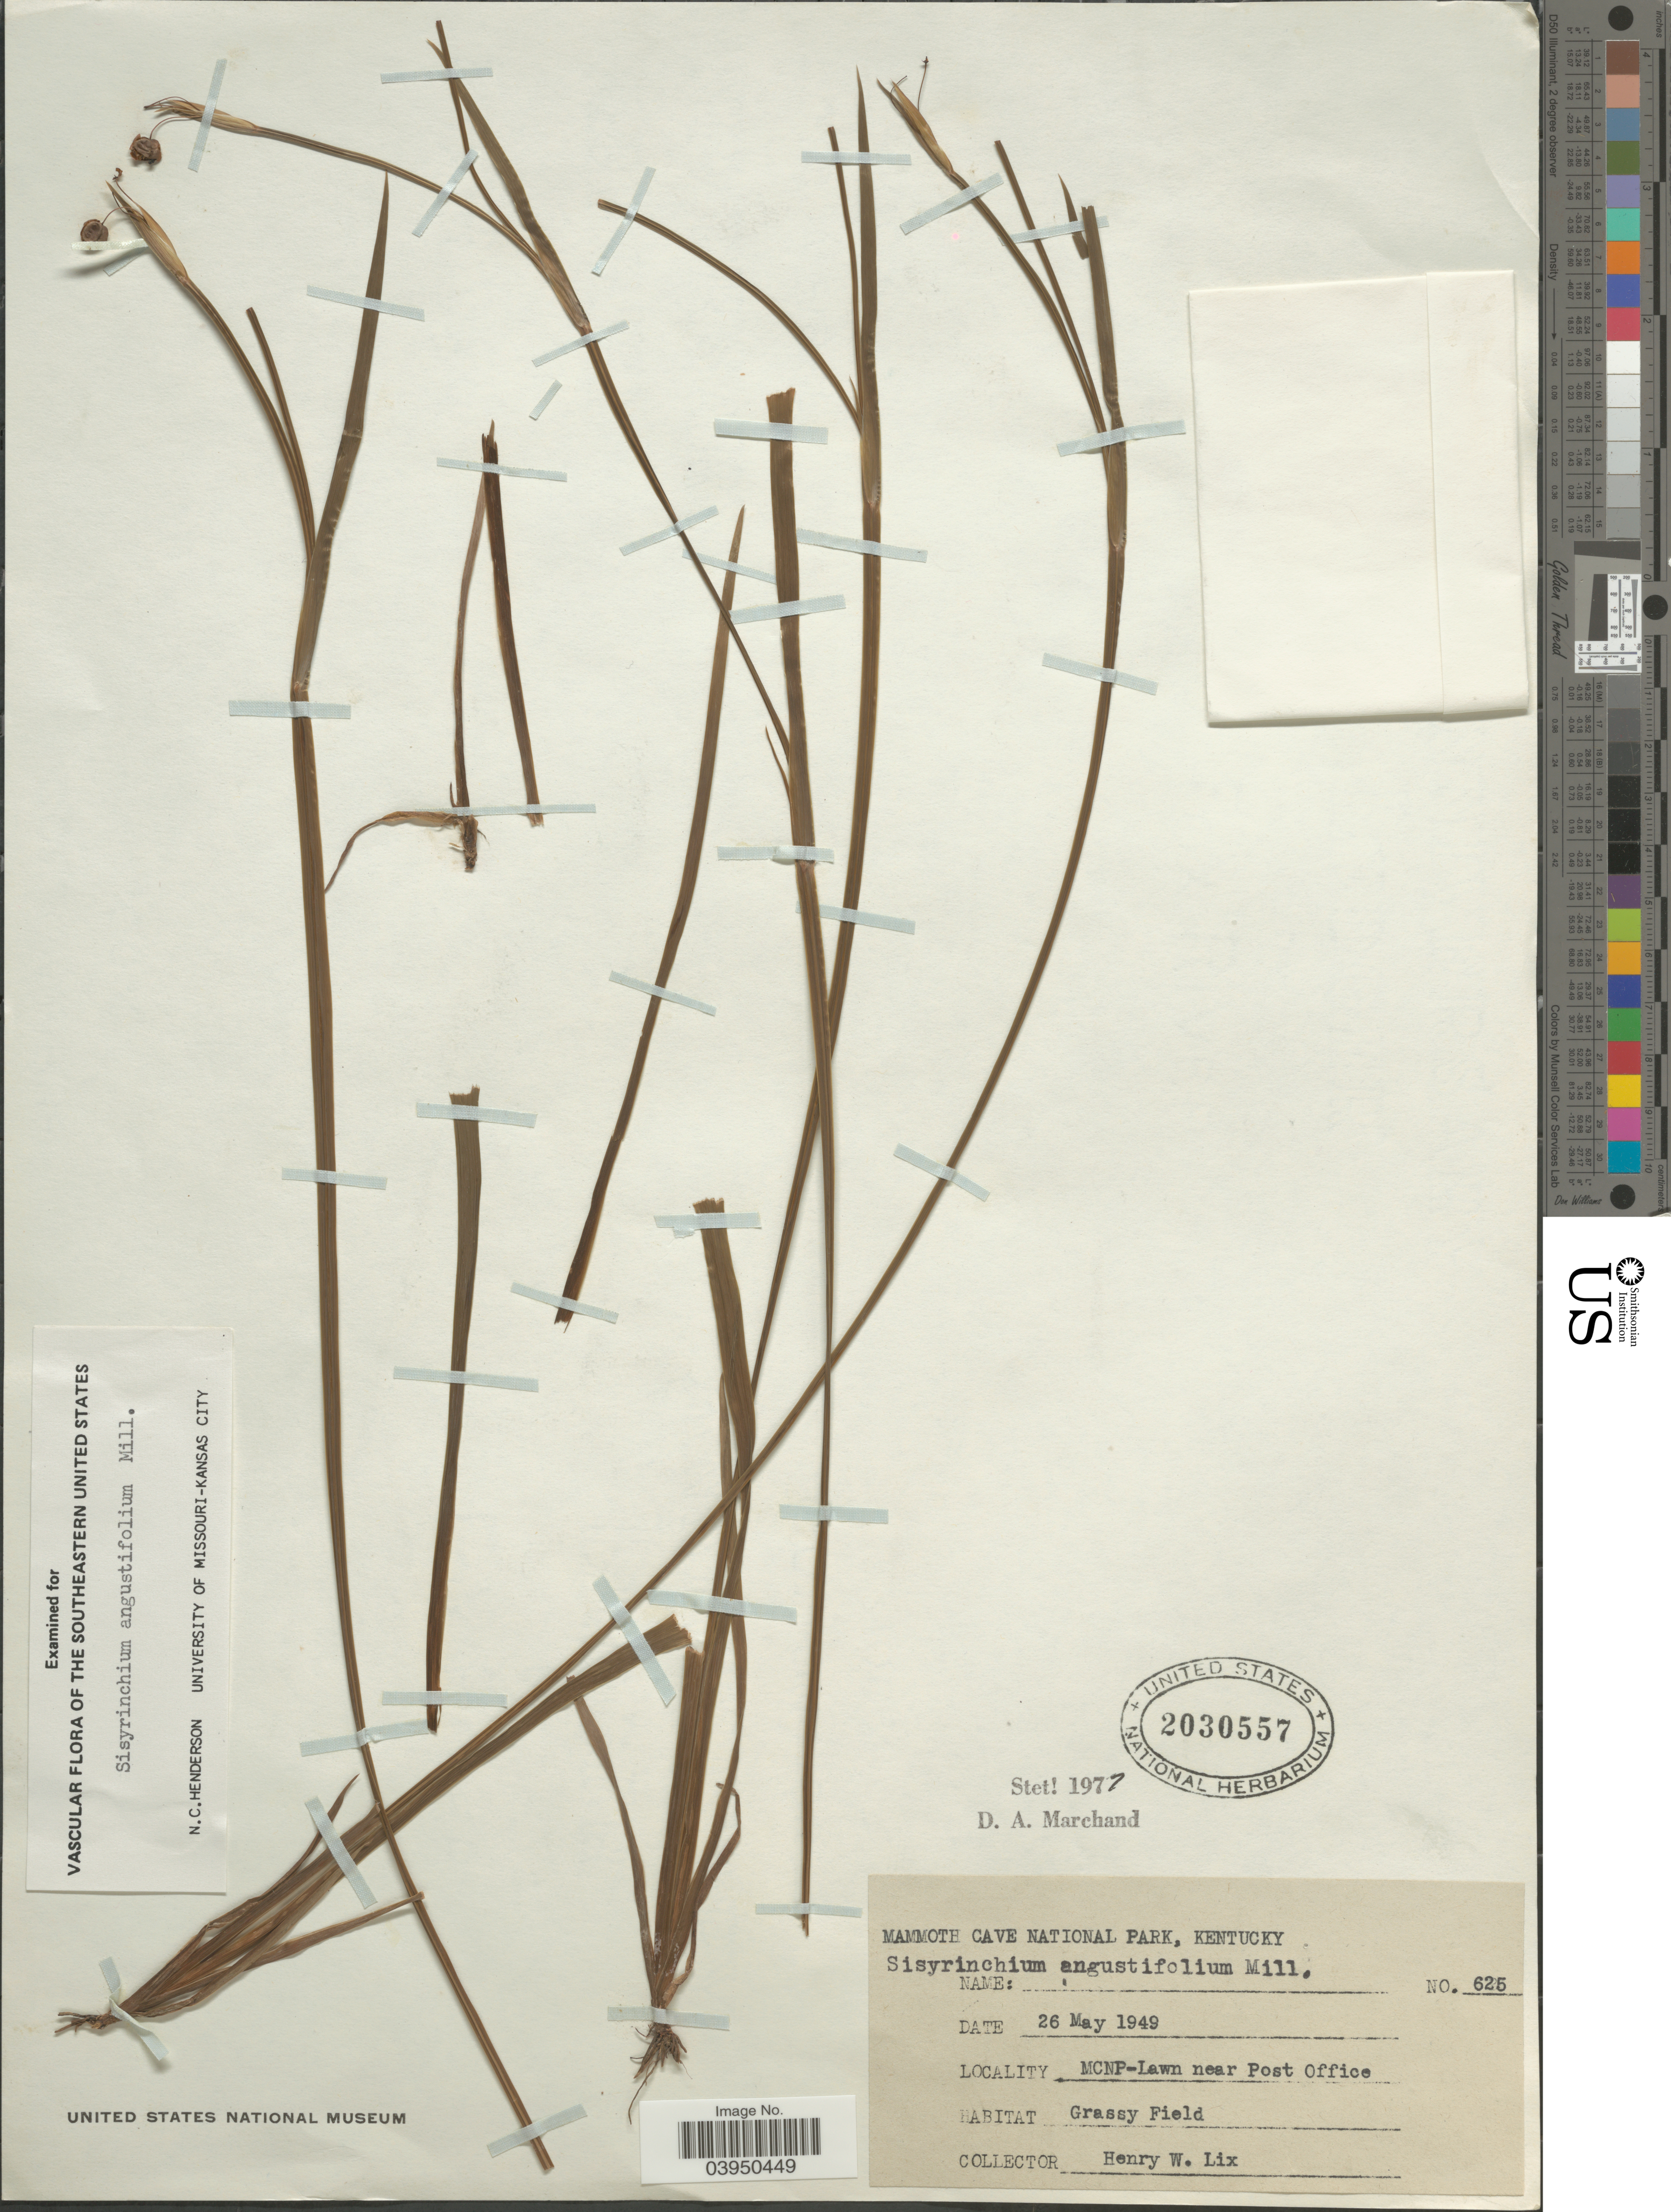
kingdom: Plantae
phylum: Tracheophyta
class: Liliopsida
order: Asparagales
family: Iridaceae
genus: Sisyrinchium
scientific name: Sisyrinchium angustifolium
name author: Mill.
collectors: H. W. Lix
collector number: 625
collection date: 1949-05-26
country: United States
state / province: Kentucky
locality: Mammoth Cave National Park. MCNP-Lawn near Post Office.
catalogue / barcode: US 2030557